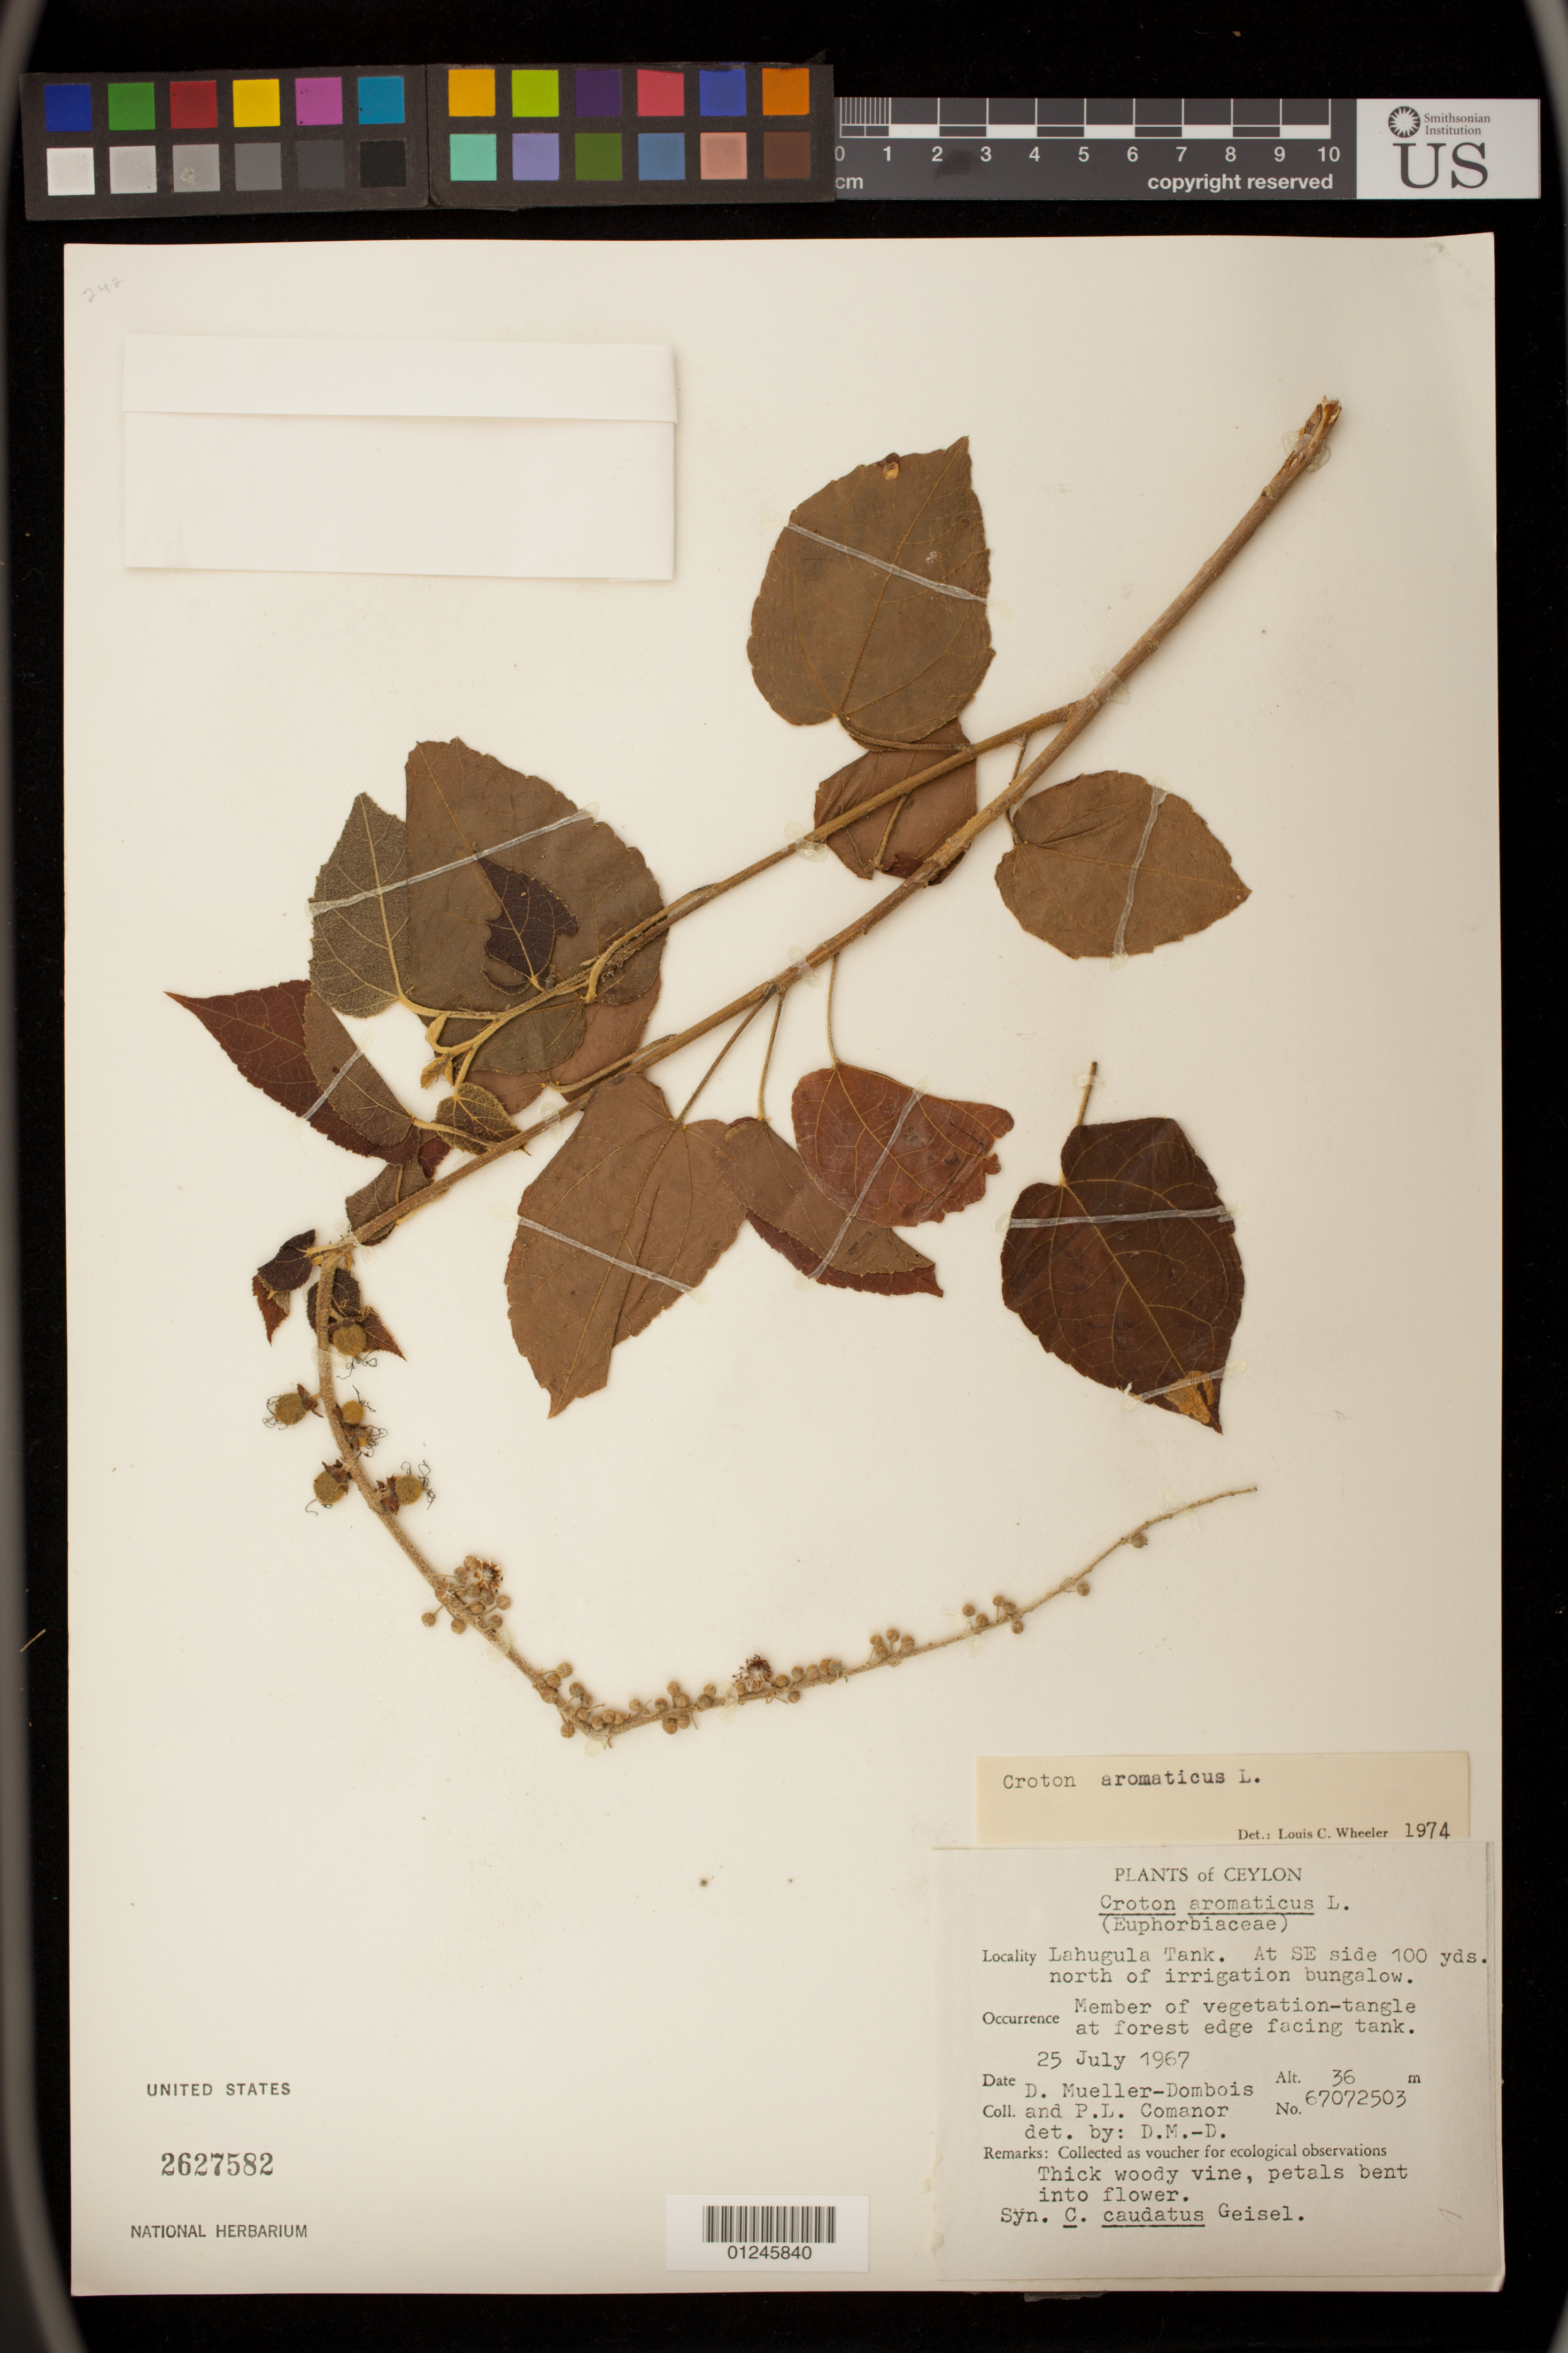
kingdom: Plantae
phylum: Tracheophyta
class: Magnoliopsida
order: Malpighiales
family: Euphorbiaceae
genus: Croton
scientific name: Croton aromaticus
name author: L.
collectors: D. Mueller-Dombois & P. Comanor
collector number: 67072503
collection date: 1967-07-25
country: Sri Lanka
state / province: Eastern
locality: Lahugula Tank. At SE side 100 yds north of irrigation bungalow.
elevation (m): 36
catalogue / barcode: US 2627582